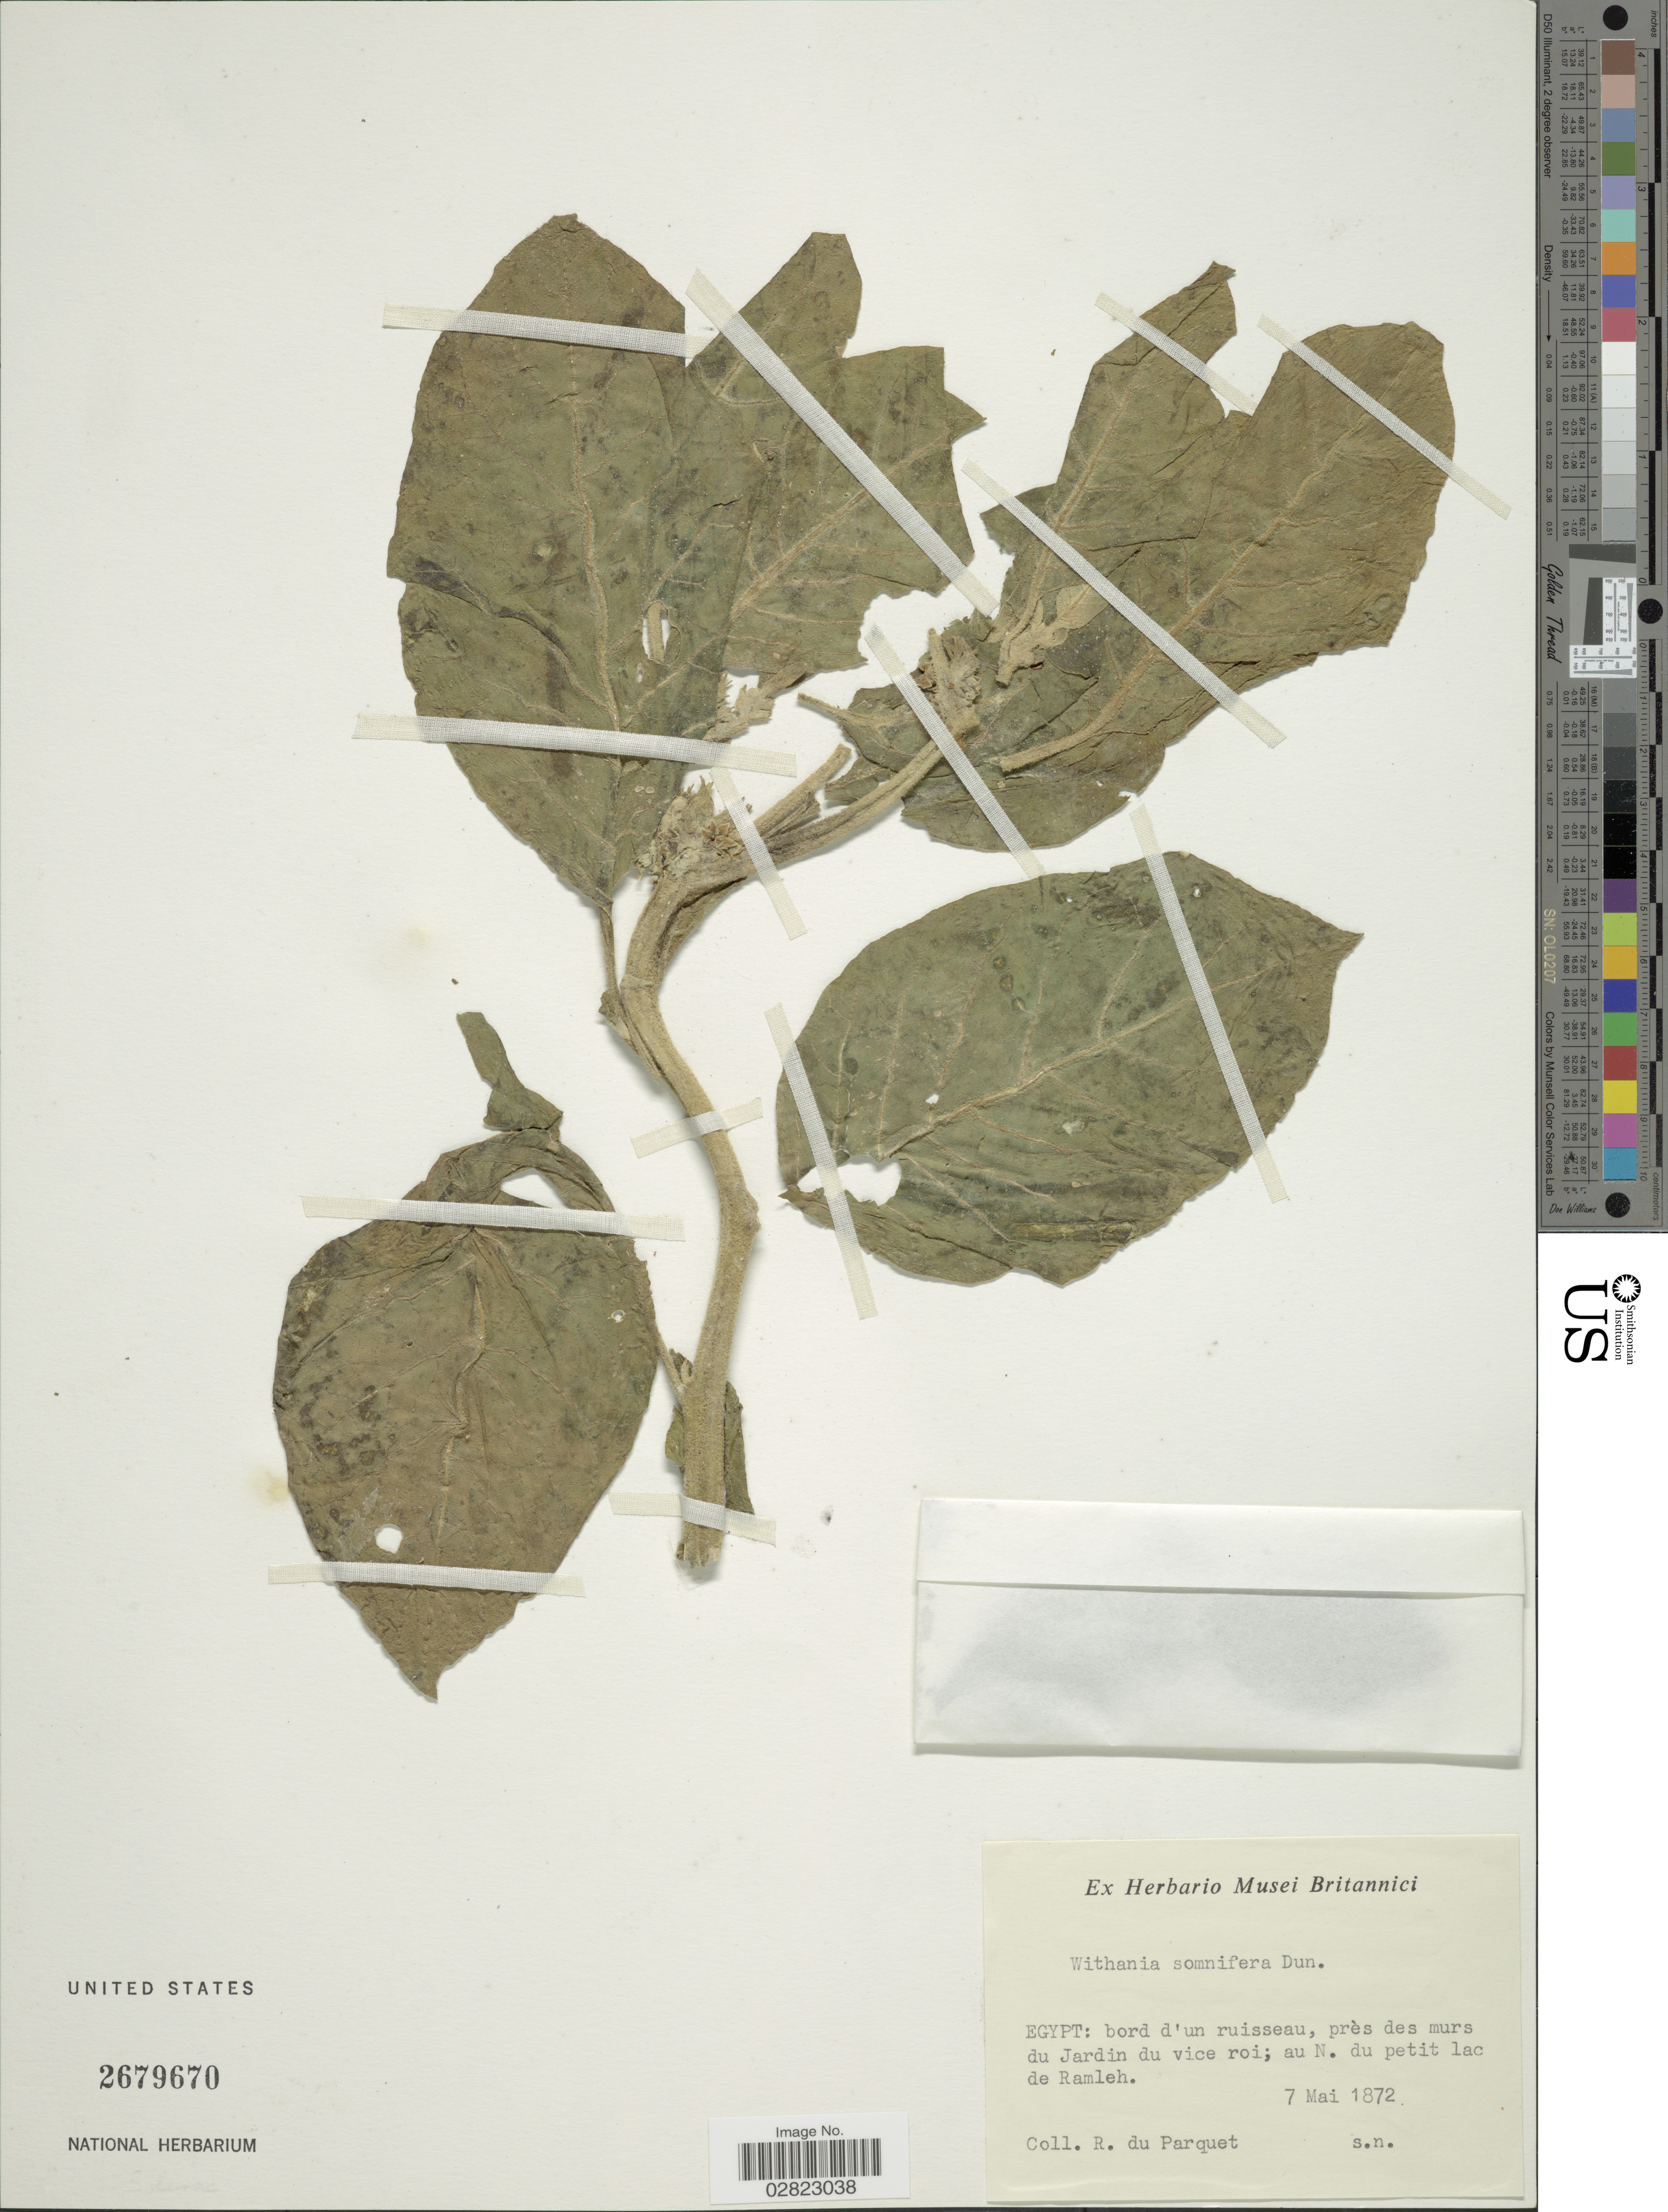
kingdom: Plantae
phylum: Tracheophyta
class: Magnoliopsida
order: Solanales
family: Solanaceae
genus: Withania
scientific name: Withania somnifera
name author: (L.) Dunal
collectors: R. Parquet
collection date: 1872-05-07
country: Egypt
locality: Bord d'un ruisseau, près des murs du Jardin du vice roi; au N. du petit lac de Ramleh.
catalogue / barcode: US 2679670